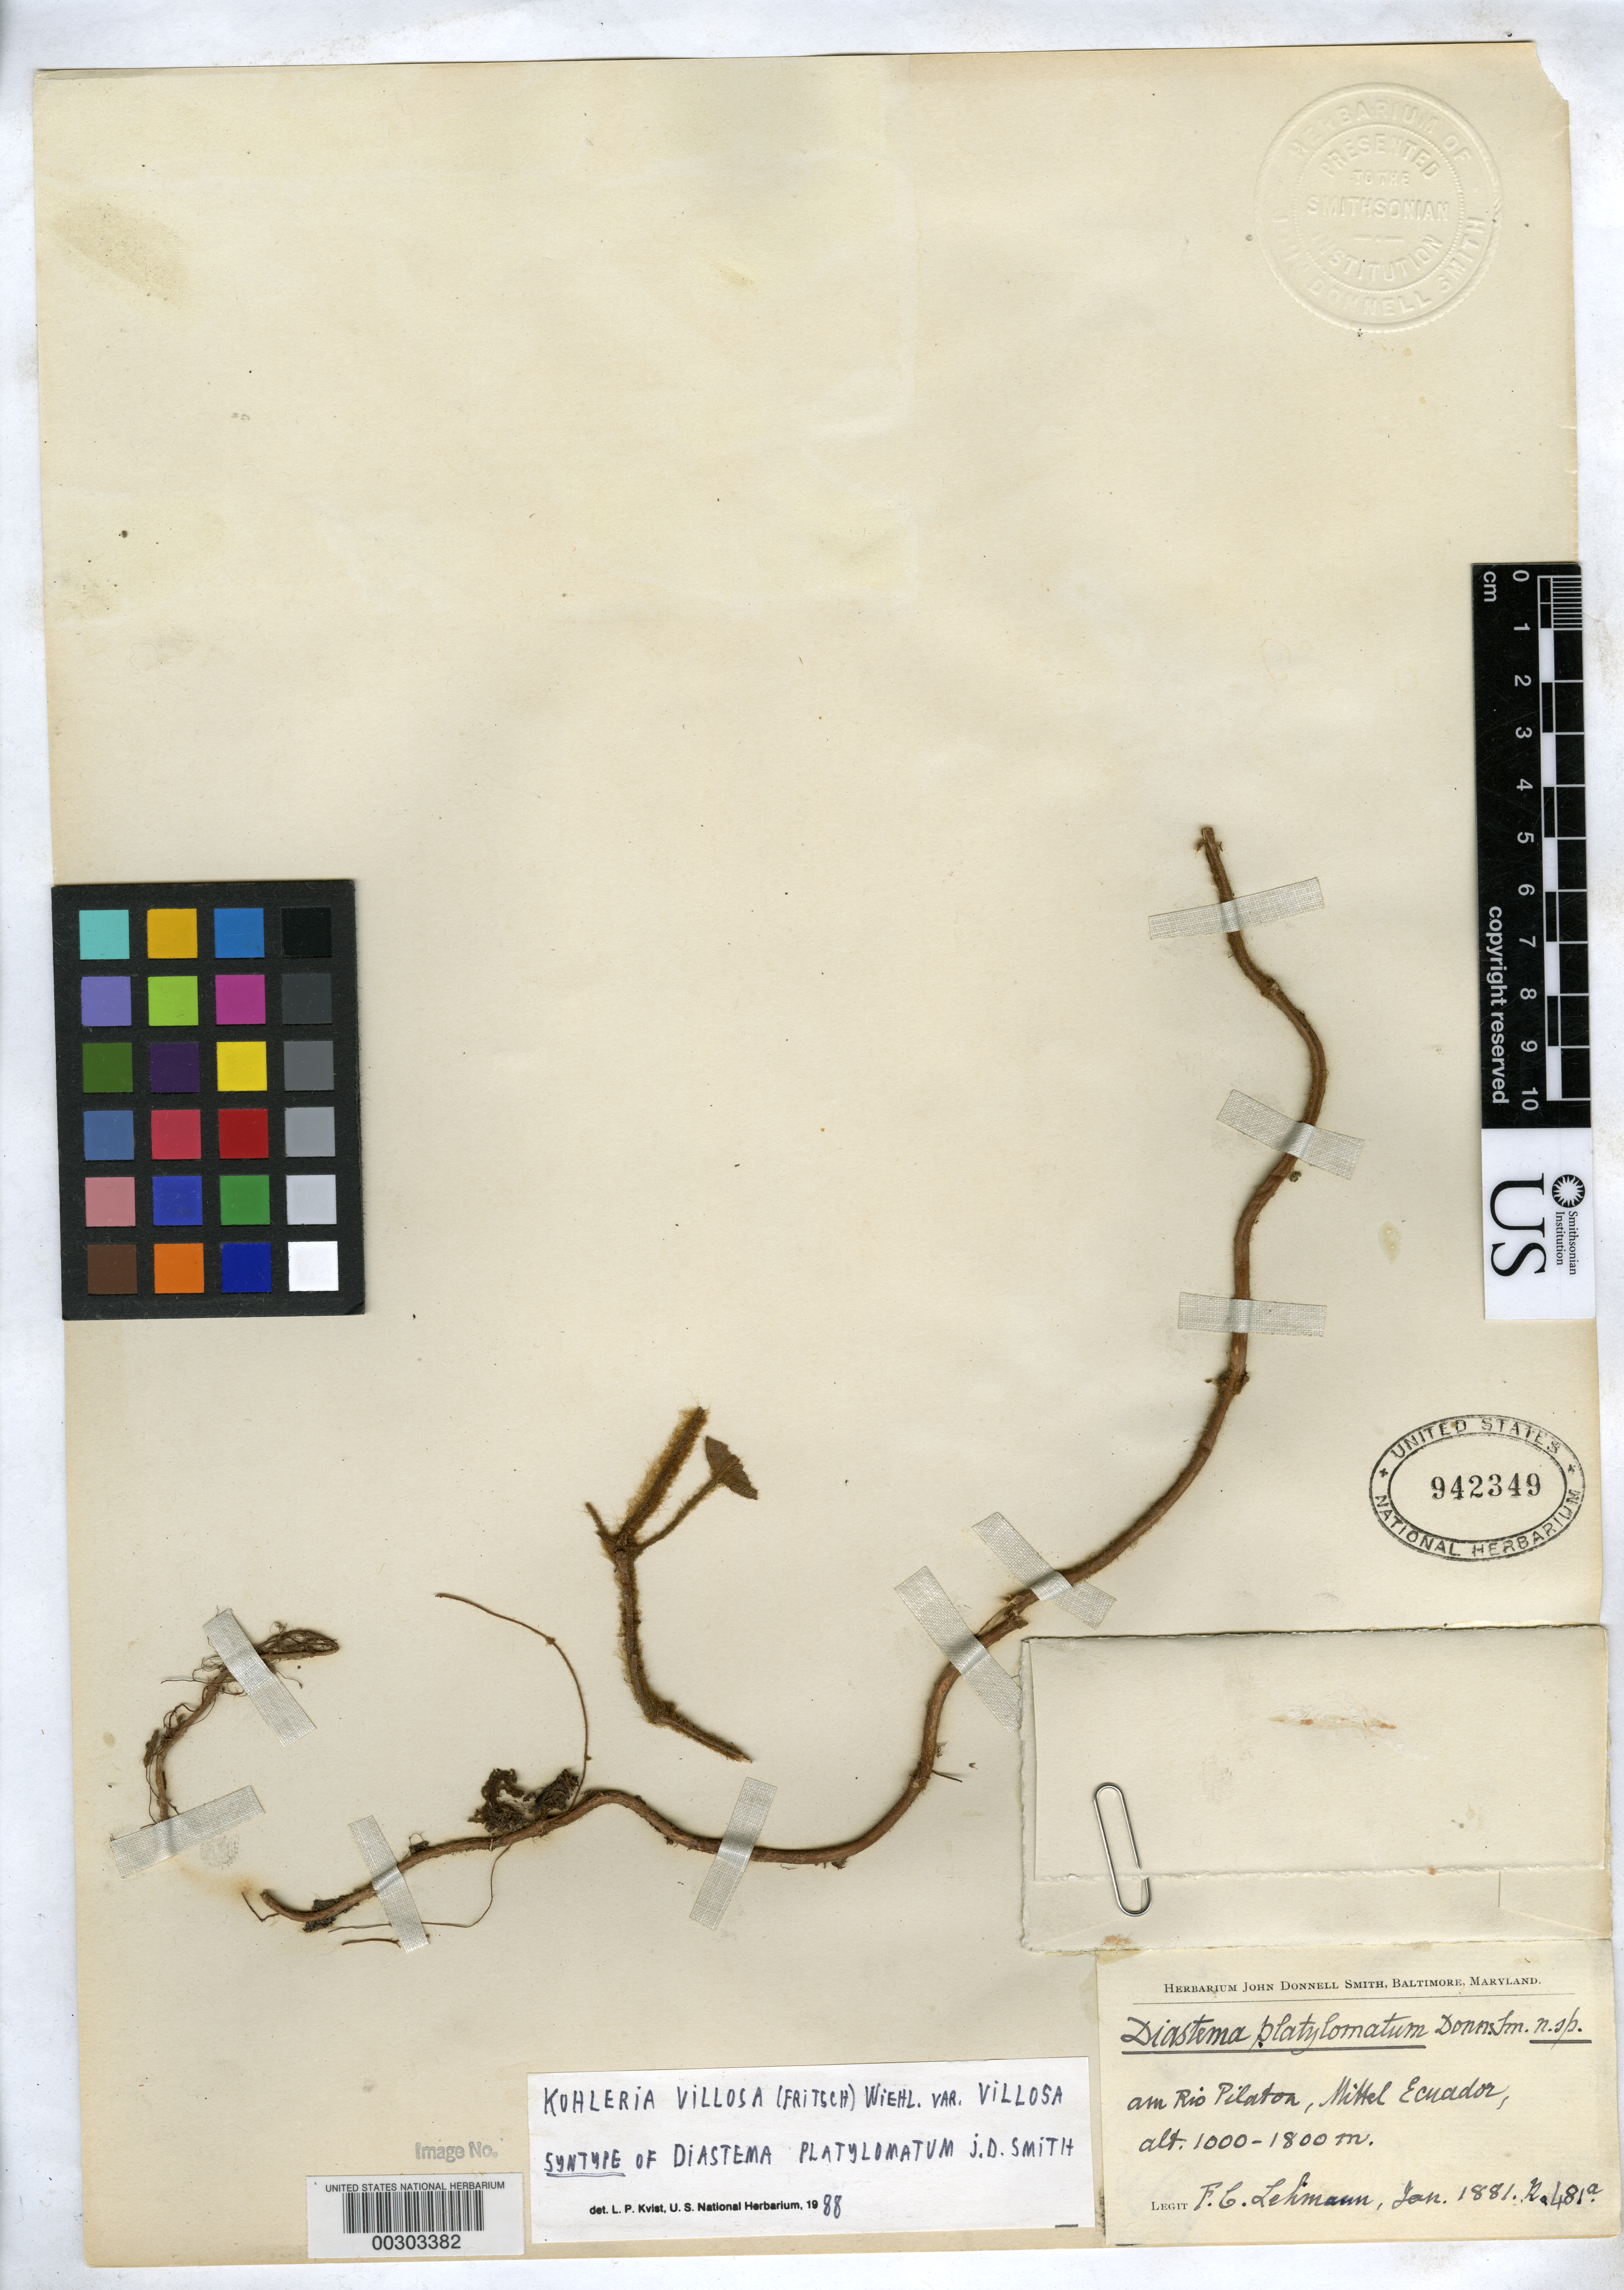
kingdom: Plantae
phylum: Tracheophyta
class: Magnoliopsida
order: Lamiales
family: Gesneriaceae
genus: Diastema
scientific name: Diastema platylomatum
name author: Donn. Sm.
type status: Syntype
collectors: F. C. Lehmann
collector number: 481 a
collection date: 1881-01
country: Ecuador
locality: Rio Pilaton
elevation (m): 1000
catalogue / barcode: US 942349